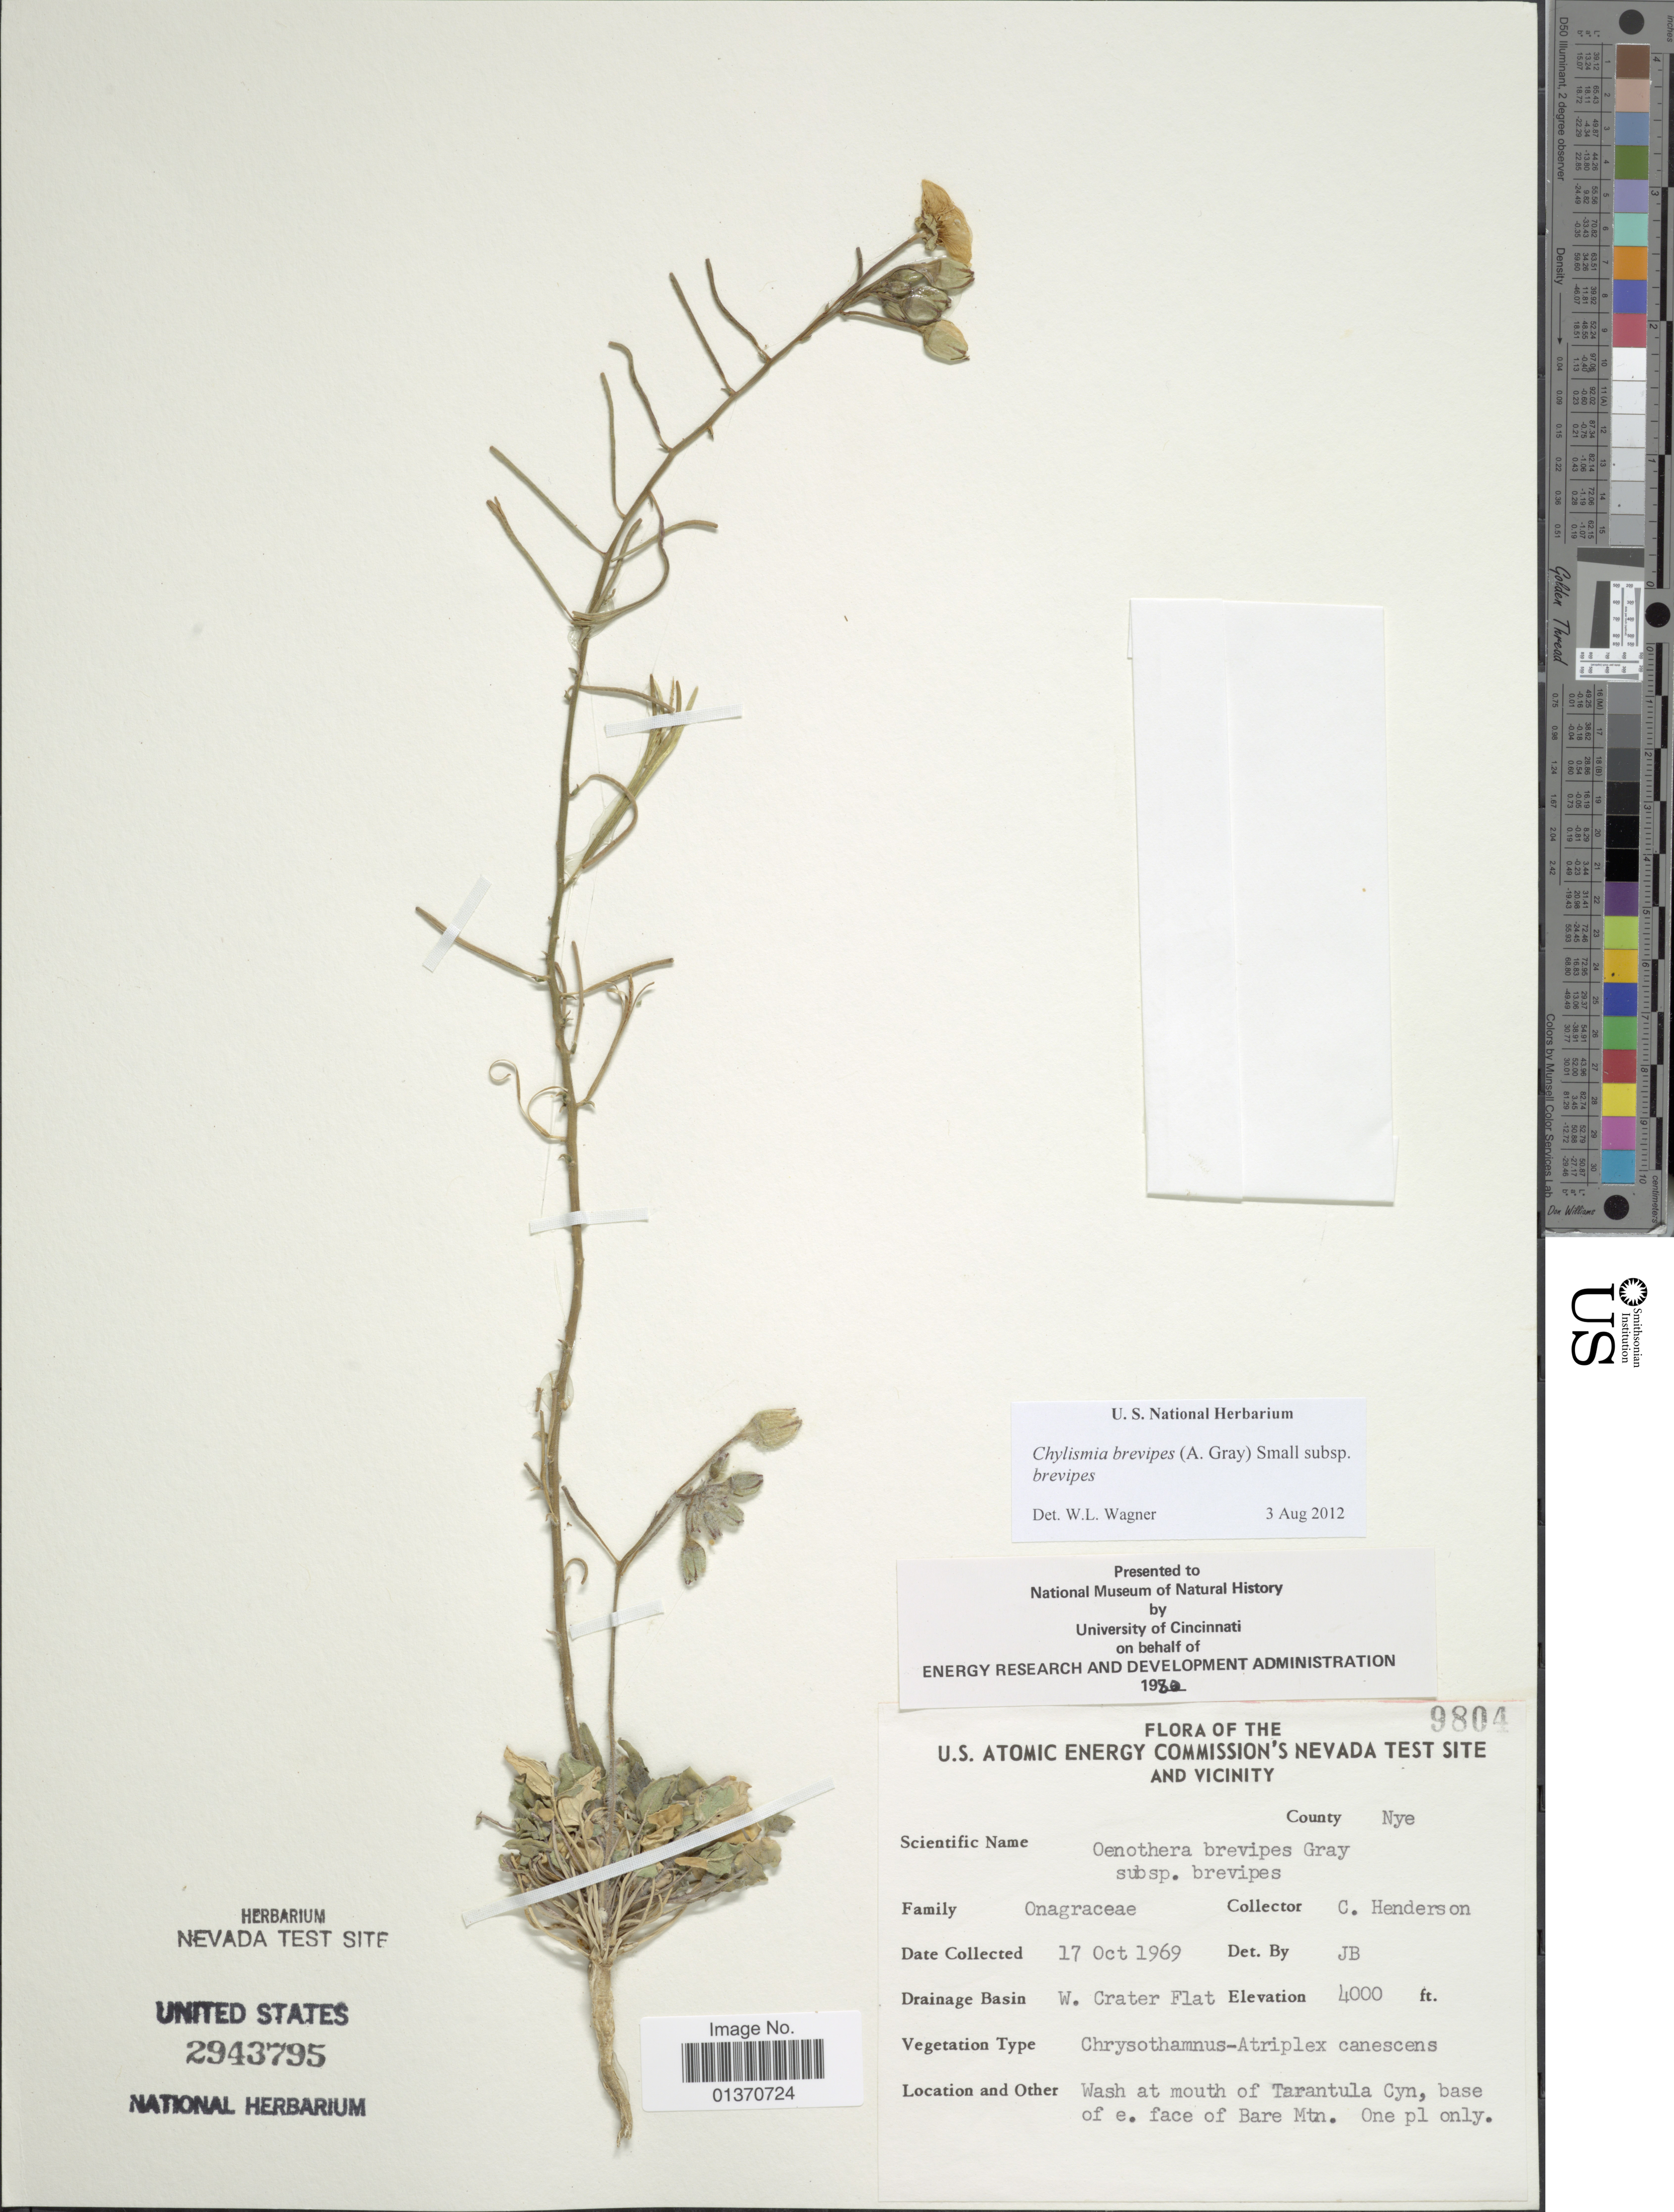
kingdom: Plantae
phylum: Tracheophyta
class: Magnoliopsida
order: Myrtales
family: Onagraceae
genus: Chylismia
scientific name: Chylismia brevipes subsp. brevipes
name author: (A. Gray) Small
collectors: C. Henderson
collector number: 9804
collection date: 1969-10-17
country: United States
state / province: Nevada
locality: U. S. Atomic Energy Commission's Nevada Test Site and Vicinity, W. Crater Flat, Wash at mouth of Tarantula Cyn, base of e. face of Bare Mtn.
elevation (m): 1219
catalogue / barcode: US 2943795